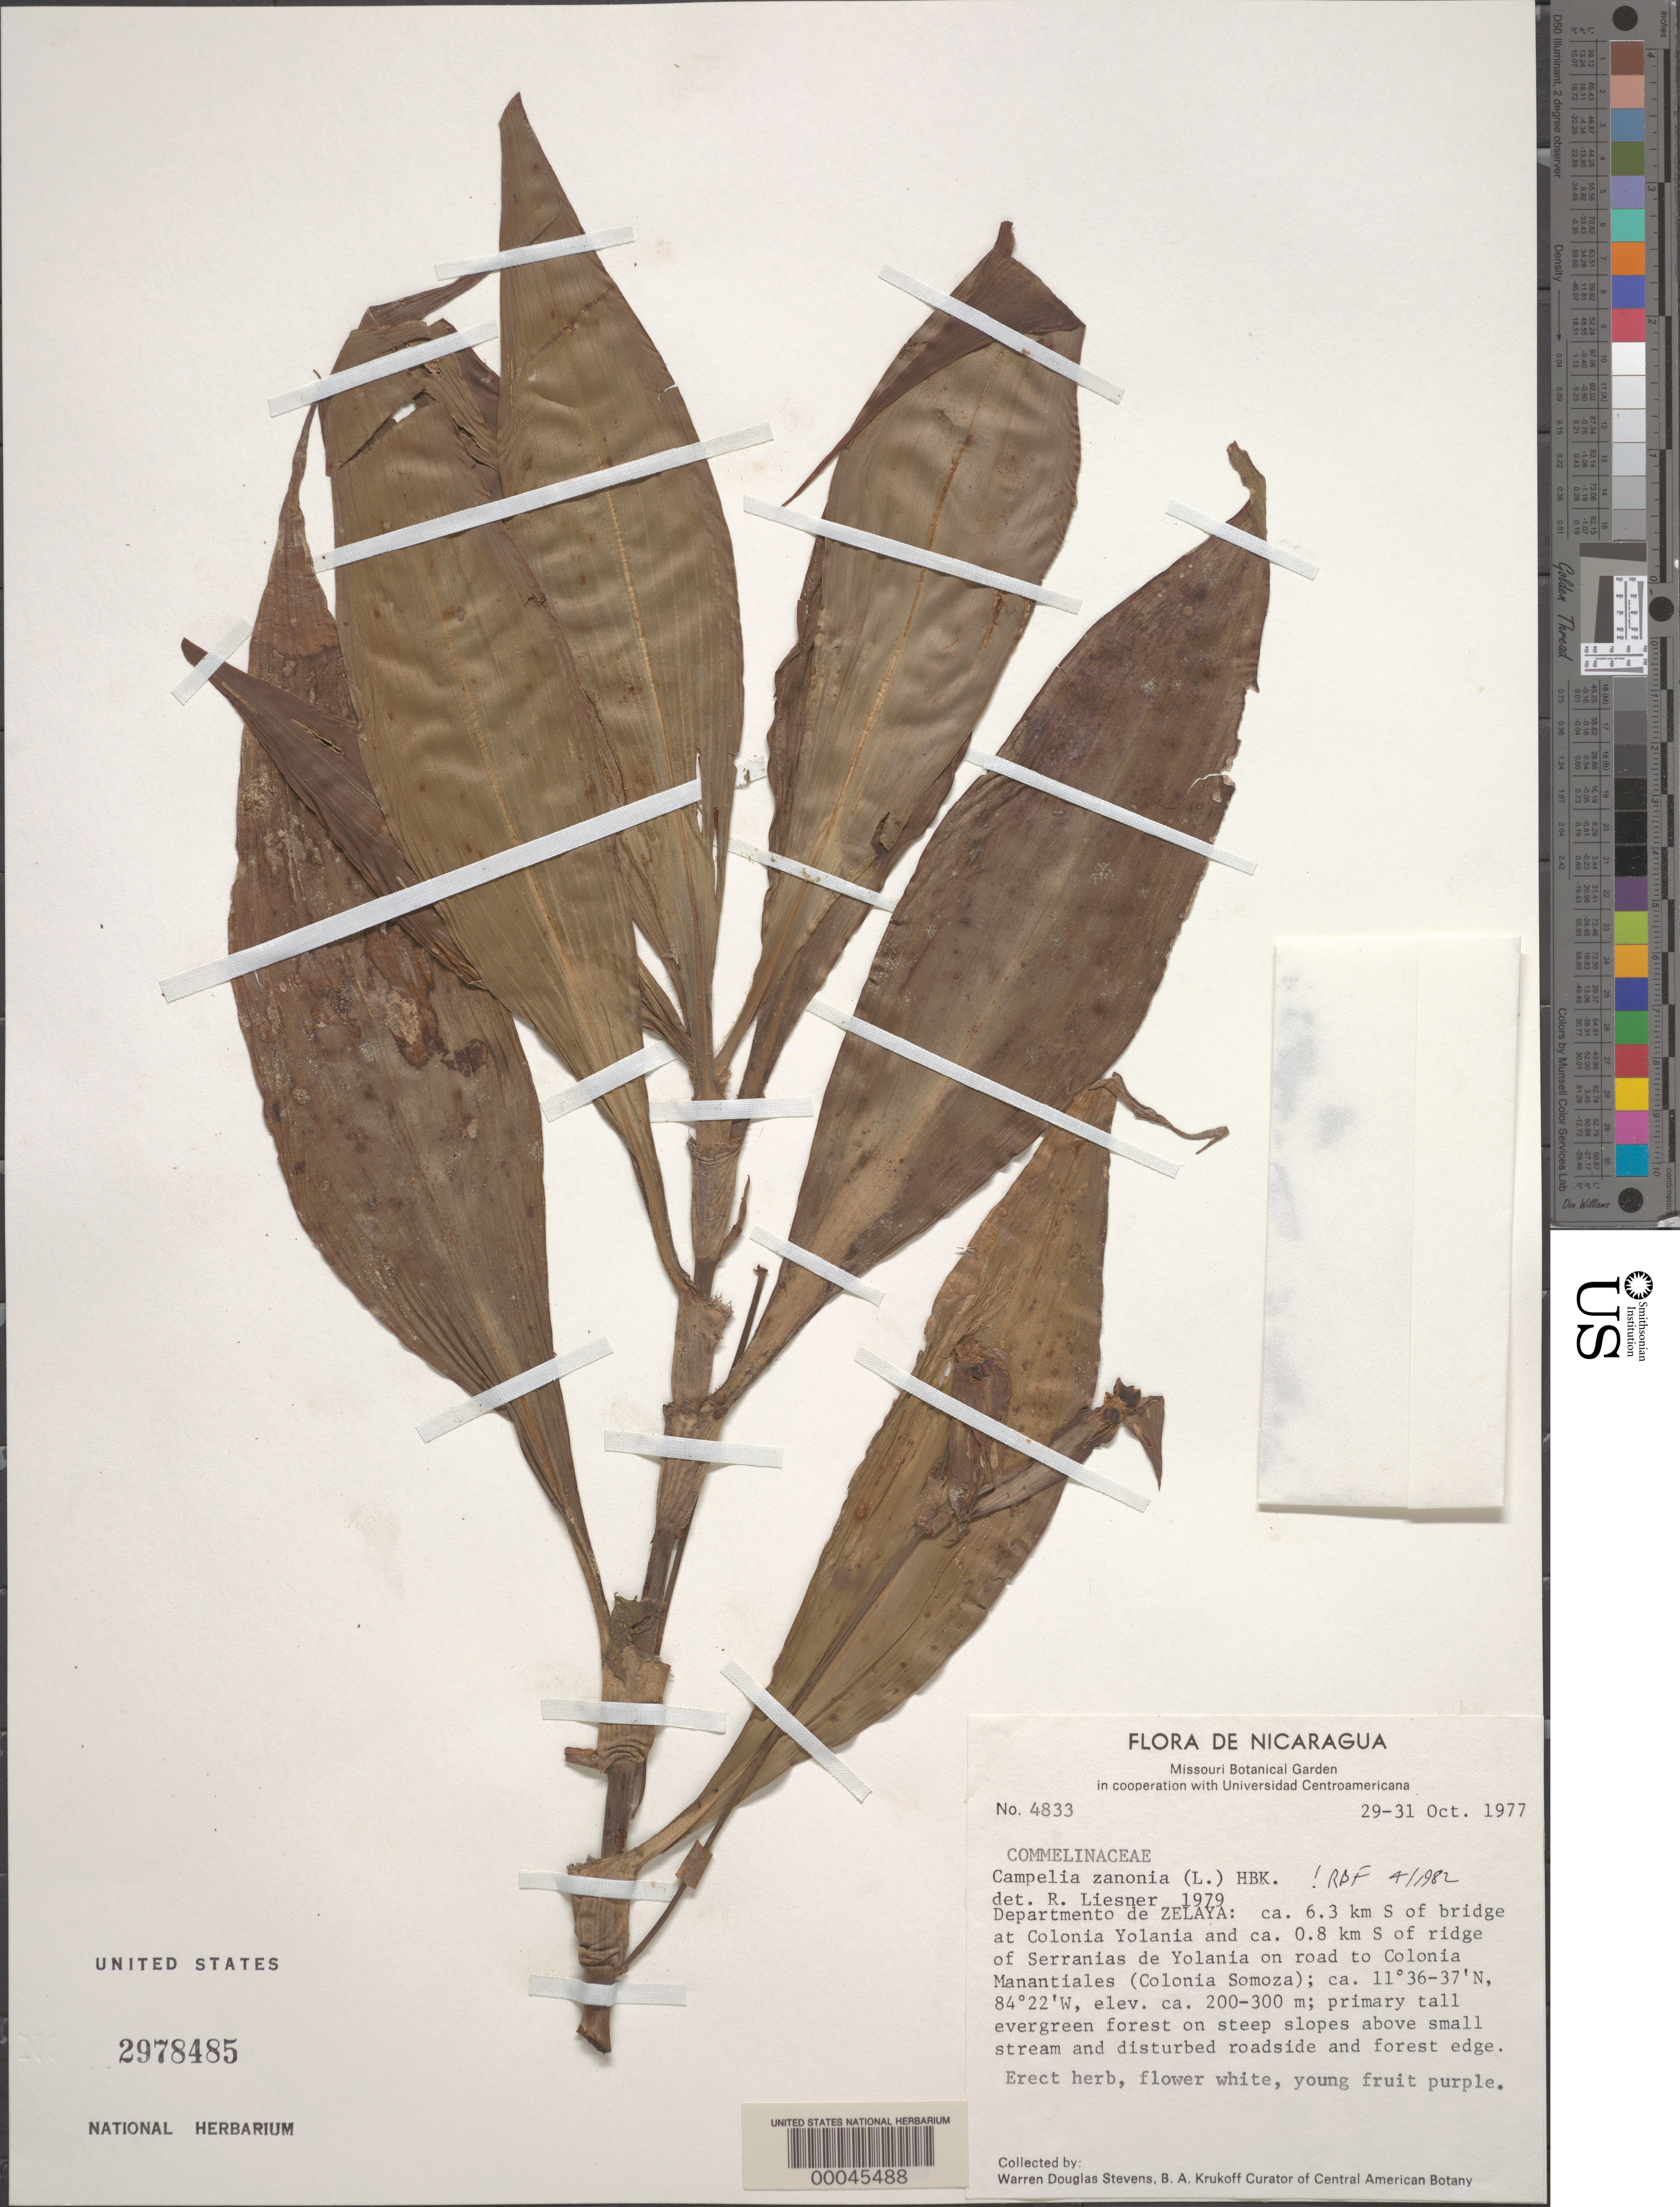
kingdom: Plantae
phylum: Tracheophyta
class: Liliopsida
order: Commelinales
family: Commelinaceae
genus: Tradescantia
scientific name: Tradescantia zanonia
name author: (L.) Sw.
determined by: Liesner, R. L.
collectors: W. D. Stevens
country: Nicaragua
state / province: Atlántico Sur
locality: S of bridge at colonia yolania, s of ridge of serranias de yolania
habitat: Roadside slope forest edge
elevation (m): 200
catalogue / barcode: US 2978485